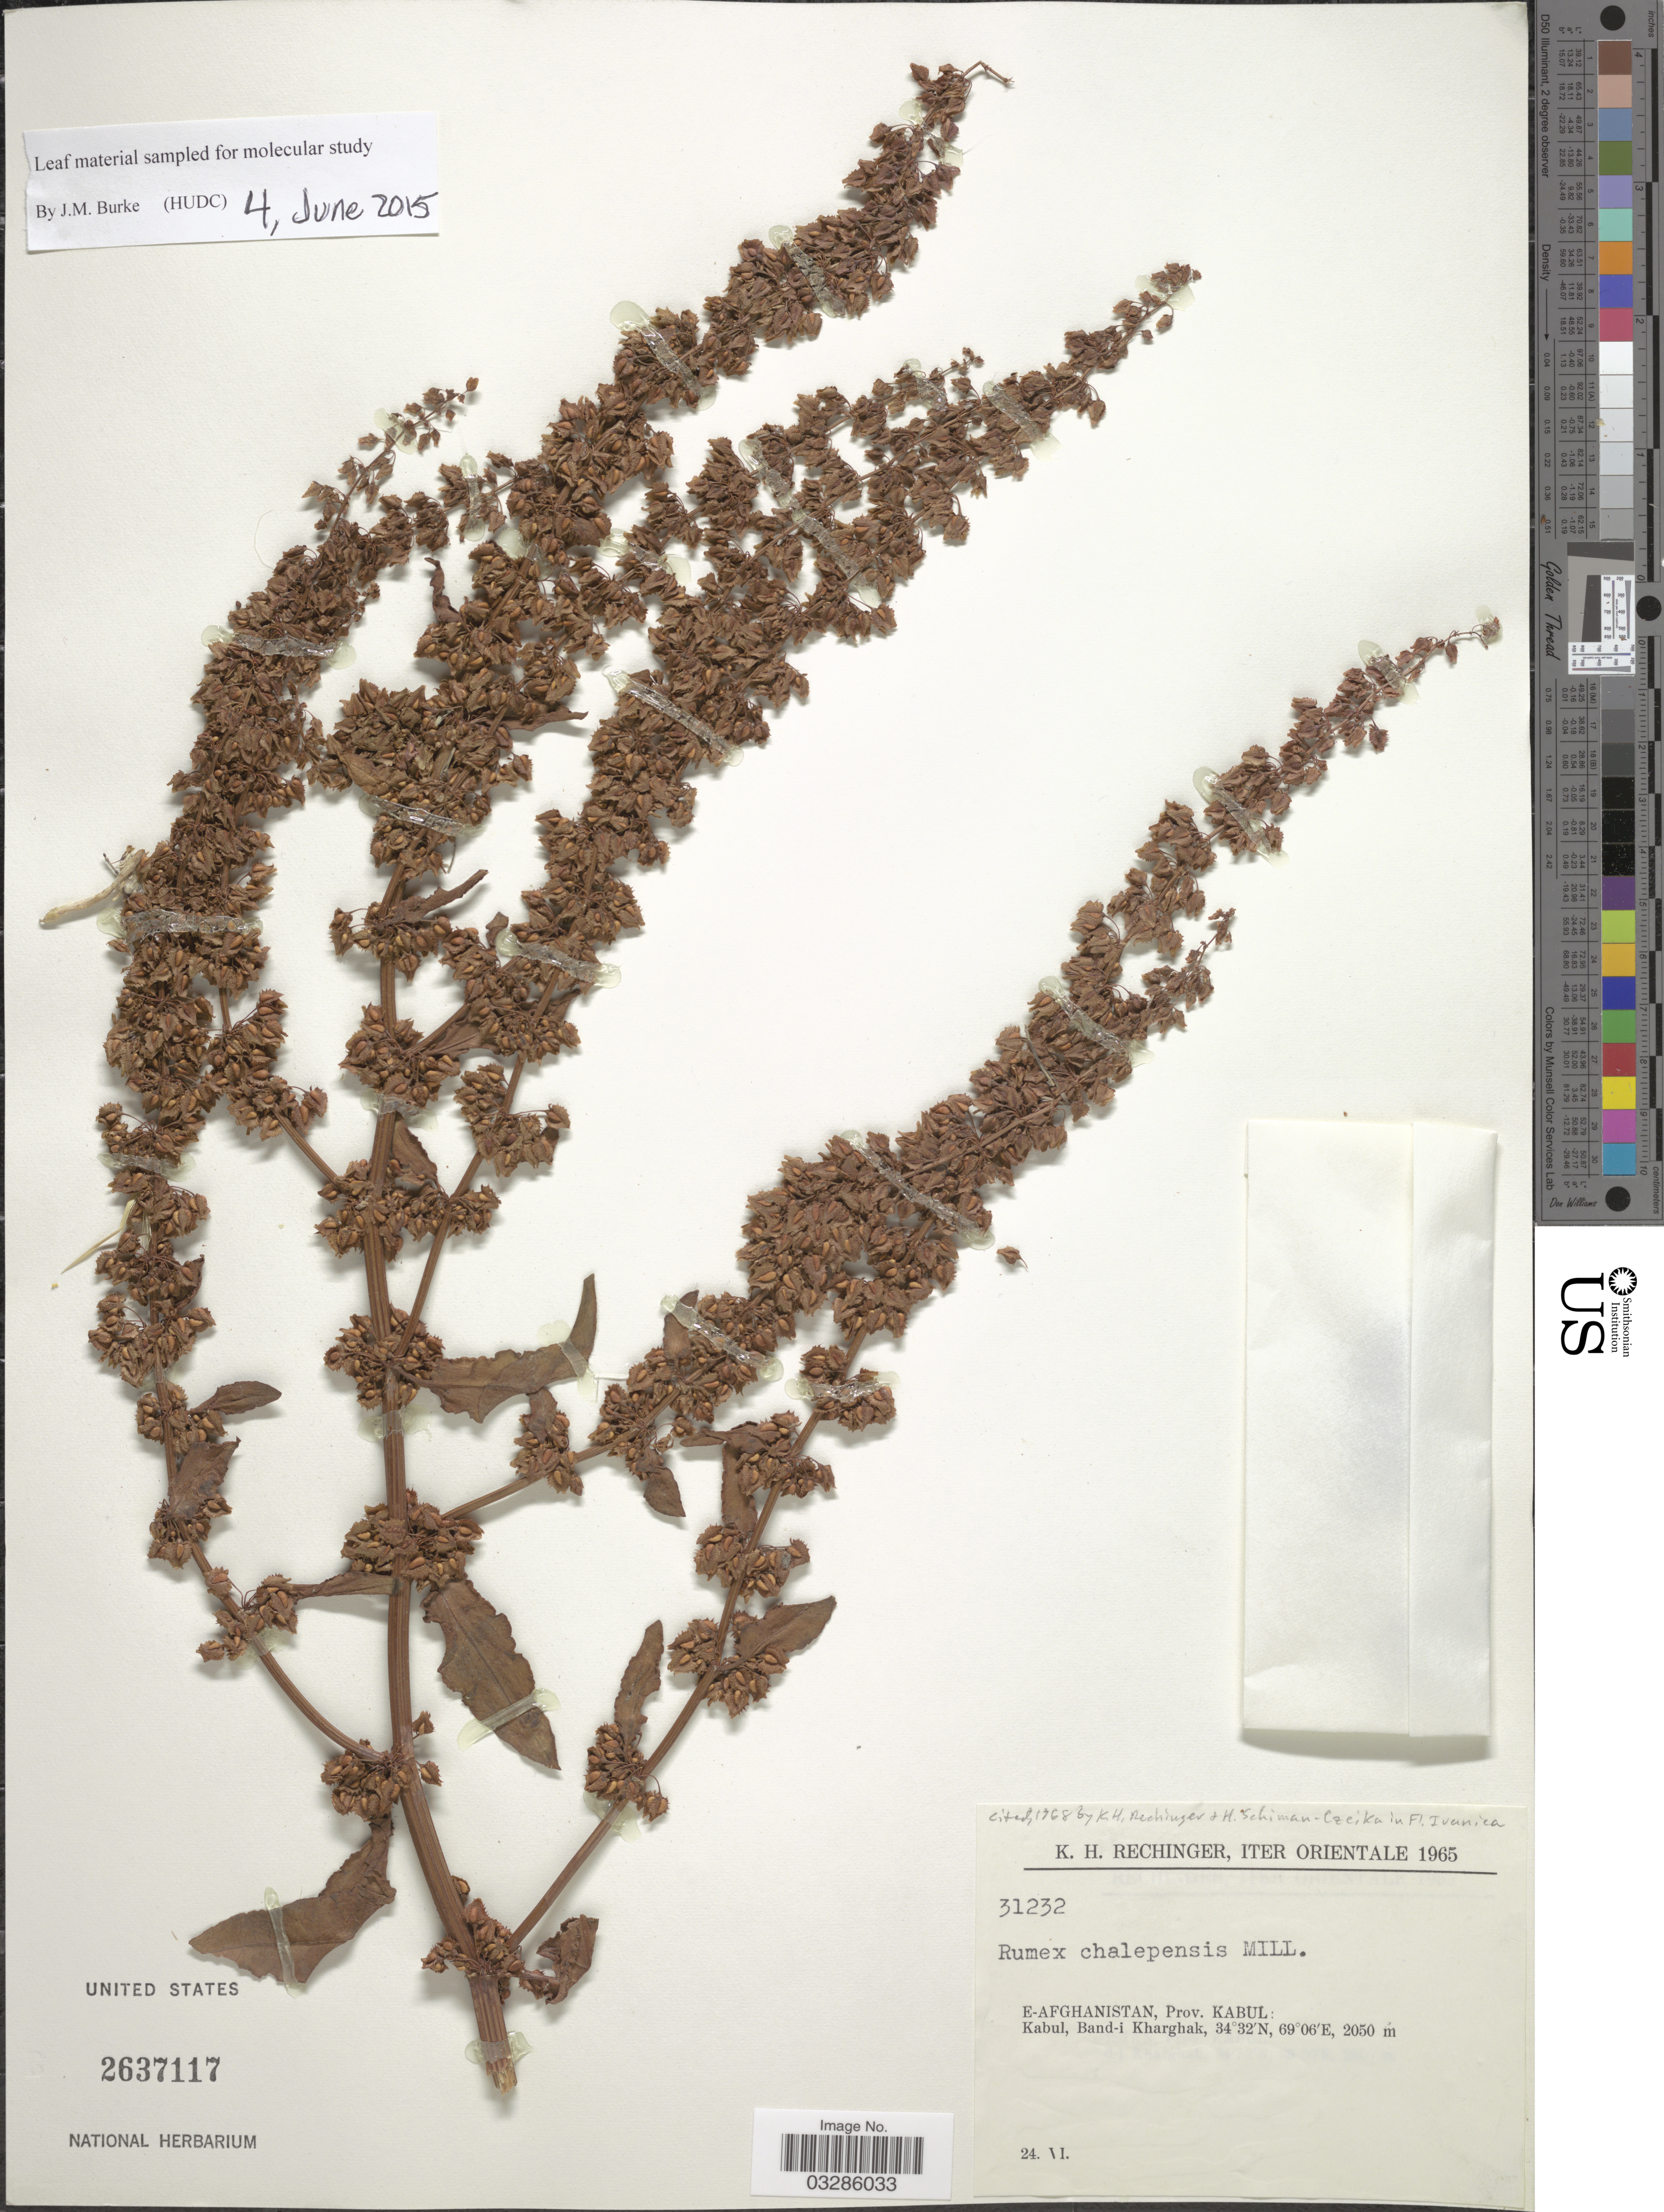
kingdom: Plantae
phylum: Tracheophyta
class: Magnoliopsida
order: Caryophyllales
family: Polygonaceae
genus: Rumex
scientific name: Rumex chalepensis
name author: Mill.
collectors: K. H. Rechinger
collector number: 31232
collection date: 1965-06-24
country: Afghanistan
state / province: Kabul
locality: E-Afghanistan, Prov. Kabul: Kabul, Band-i Kharghak.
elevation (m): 2050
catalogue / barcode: US 2637117